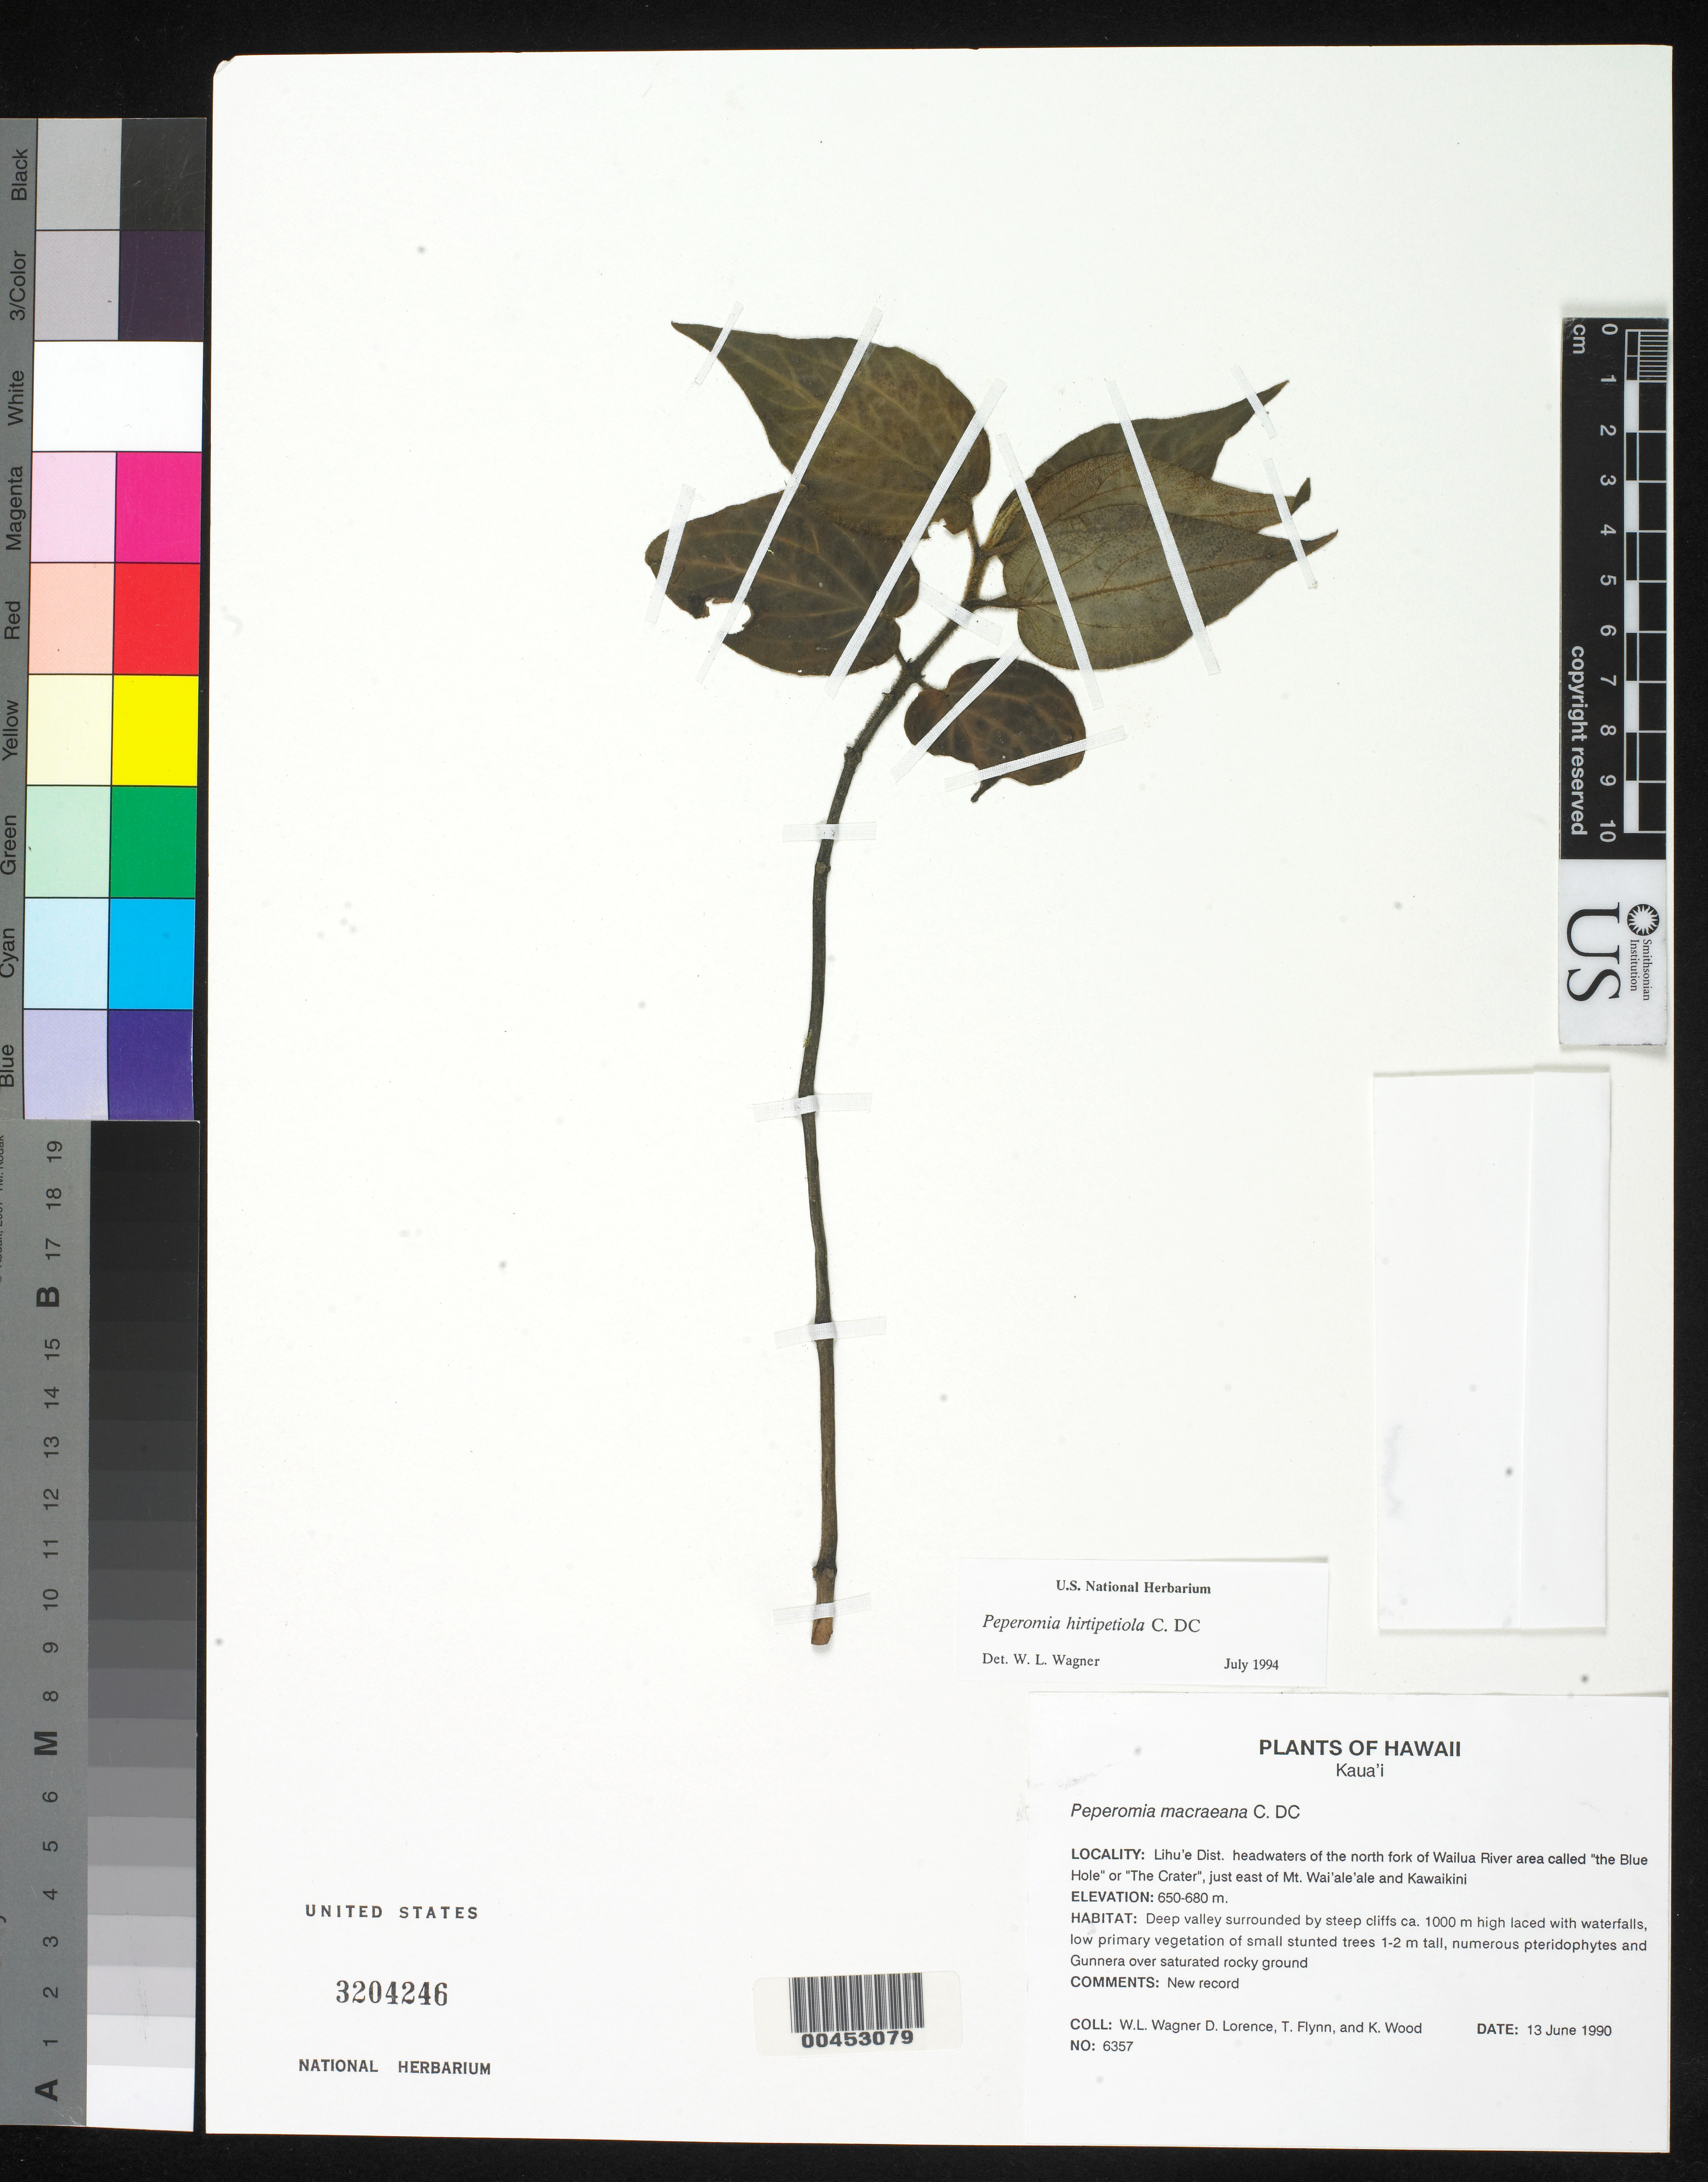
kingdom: Plantae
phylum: Tracheophyta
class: Magnoliopsida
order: Piperales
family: Piperaceae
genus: Peperomia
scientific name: Peperomia hirtipetiola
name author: C. DC.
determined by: Wagner, W. L., (BOT), Smithsonian Institution - National Museum of Natural History (UNITED STATES)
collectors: W. L. Wagner, D. Lorence, T. W. Flynn & K. Wood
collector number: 6357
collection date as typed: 13 Jun 1990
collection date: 1990-06-13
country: United States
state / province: Hawaii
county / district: Kauai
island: Kaua'i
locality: Lihue Dist; hdwtrs of the N fork of Wailua river area called the Blue Hole or The Crater, just E of Mt Waialeale & Kawaikini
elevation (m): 650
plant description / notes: Leaf material sampled for DNA analysis byt WEagner & Zimmer - 8 Jul 2011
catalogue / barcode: US 3204246